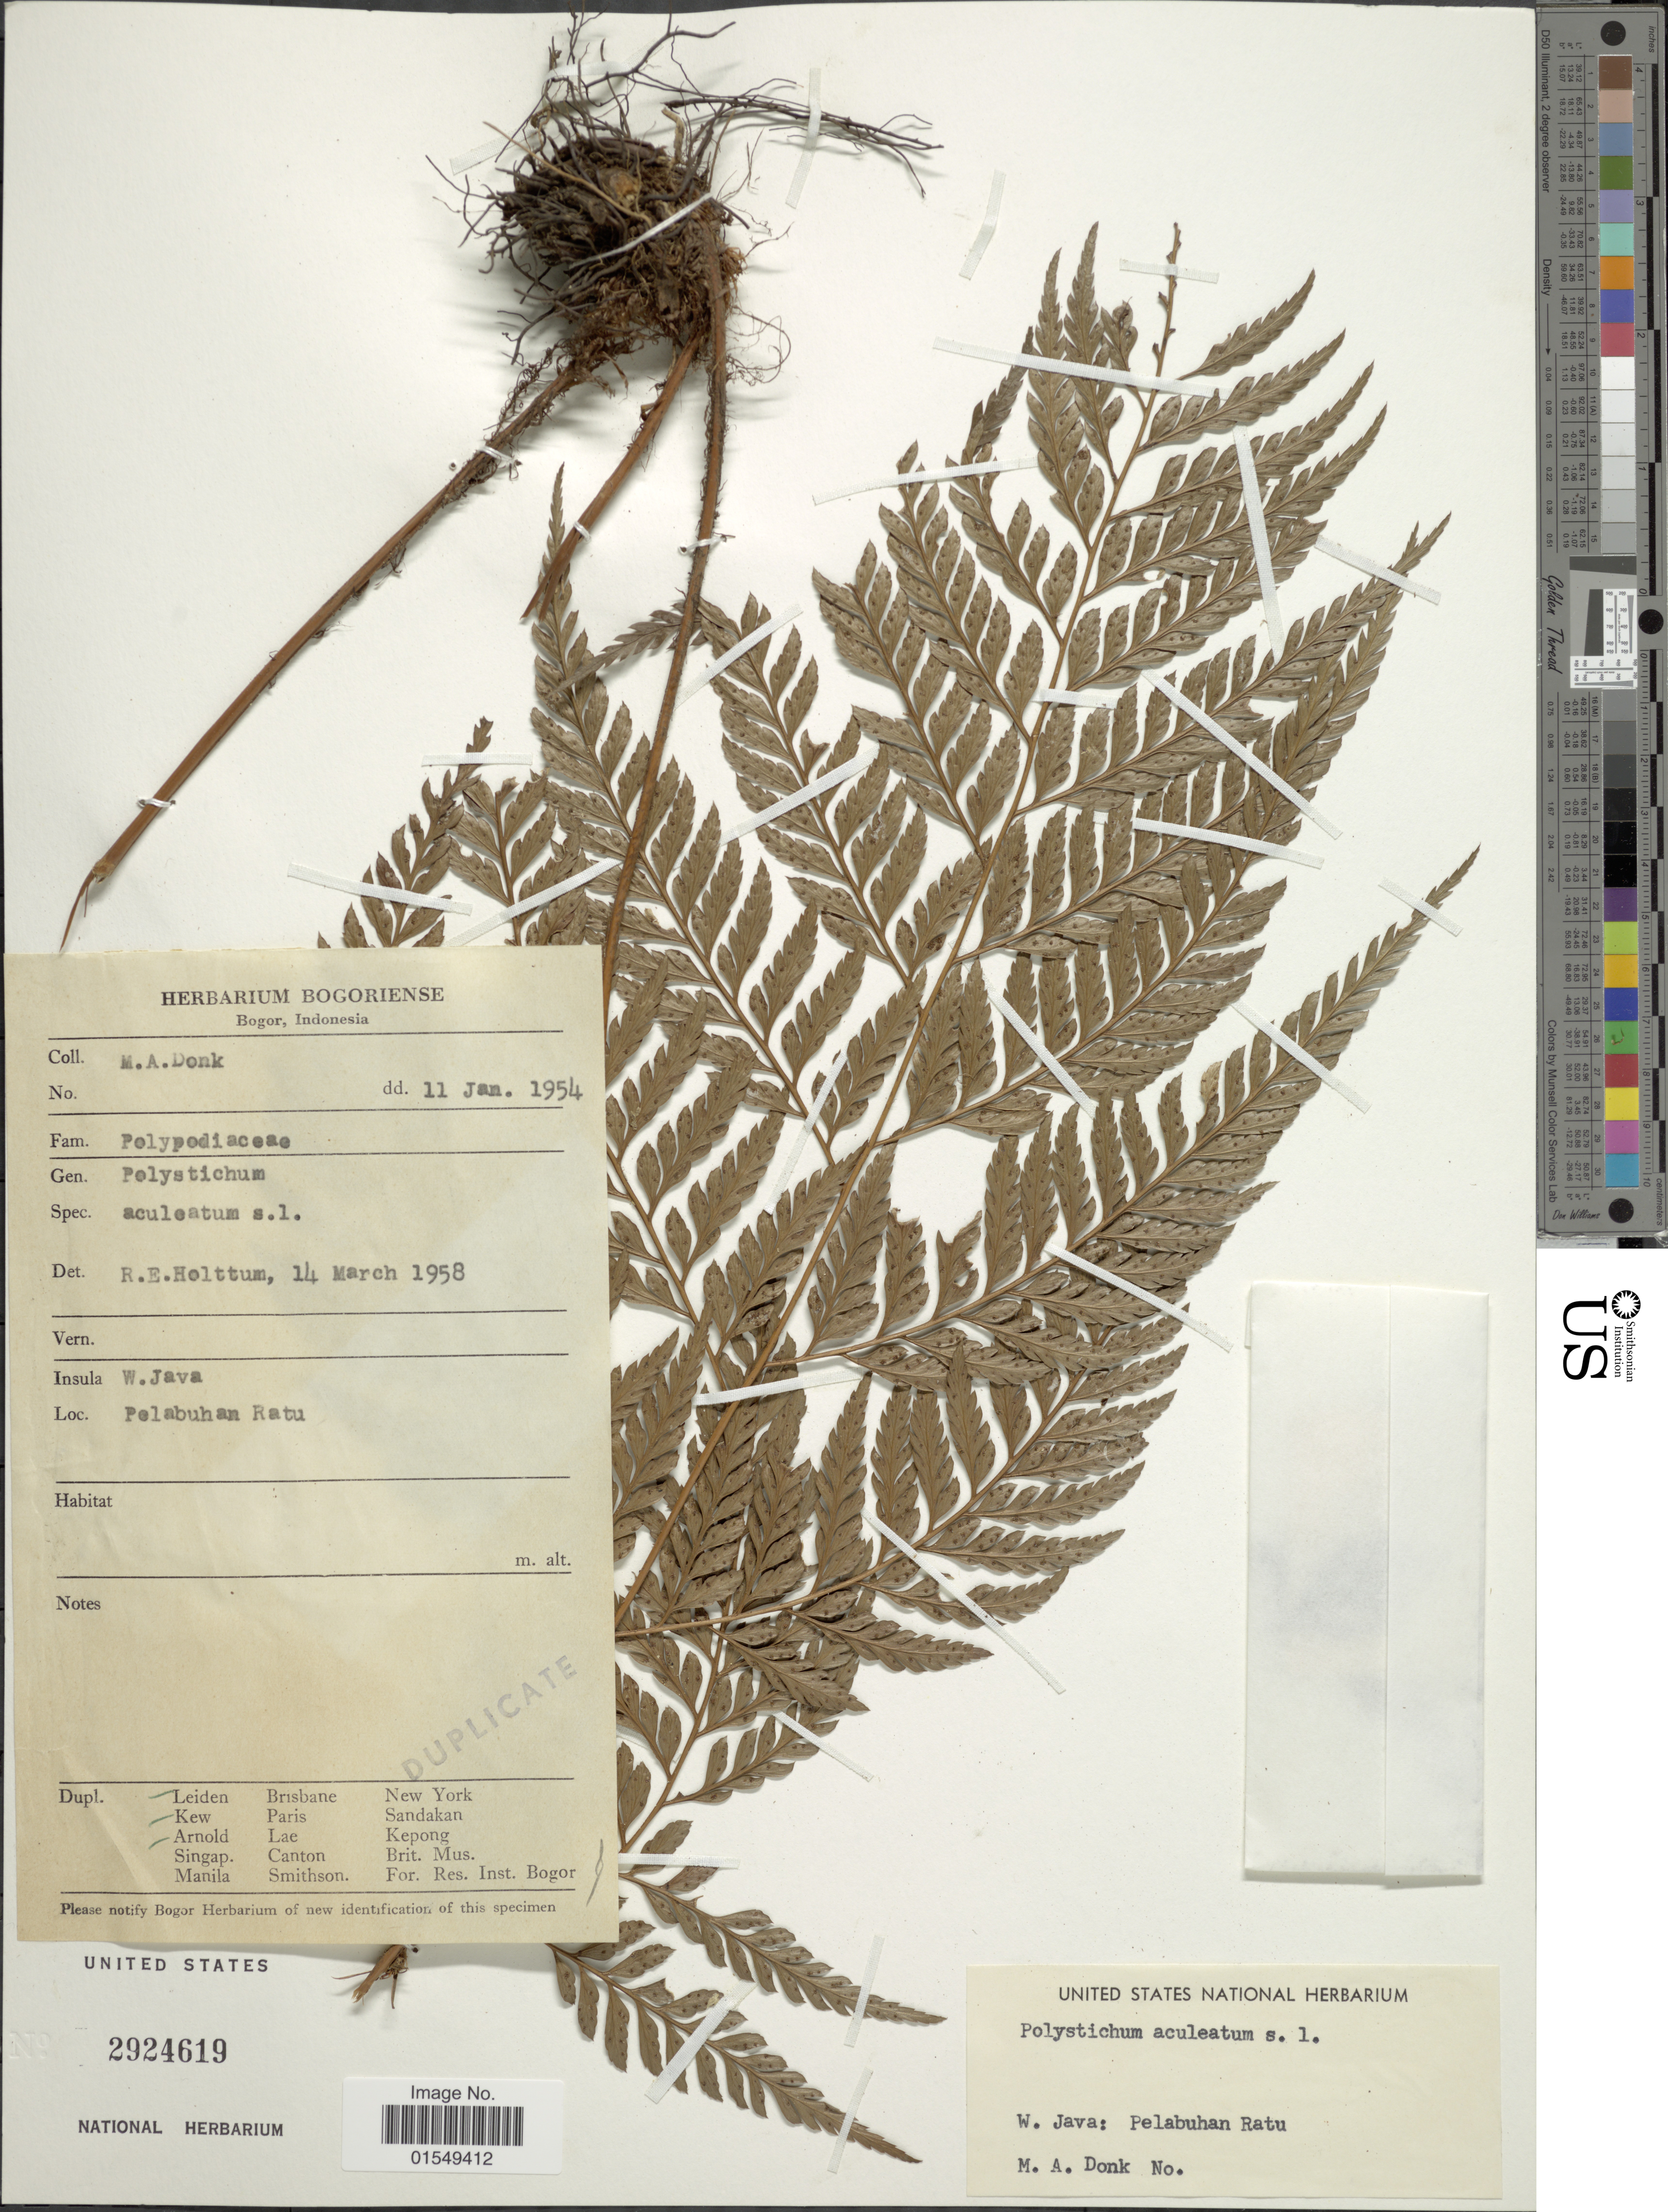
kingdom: Plantae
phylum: Tracheophyta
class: Polypodiopsida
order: Polypodiales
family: Dryopteridaceae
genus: Arachniodes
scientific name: Arachniodes aristata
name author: (G. Forst.) Tindale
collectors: M. A. Donk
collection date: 1954-01-11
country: Indonesia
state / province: Java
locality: Insula W. Java: Pelabuhan Ratu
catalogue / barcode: US 2924619